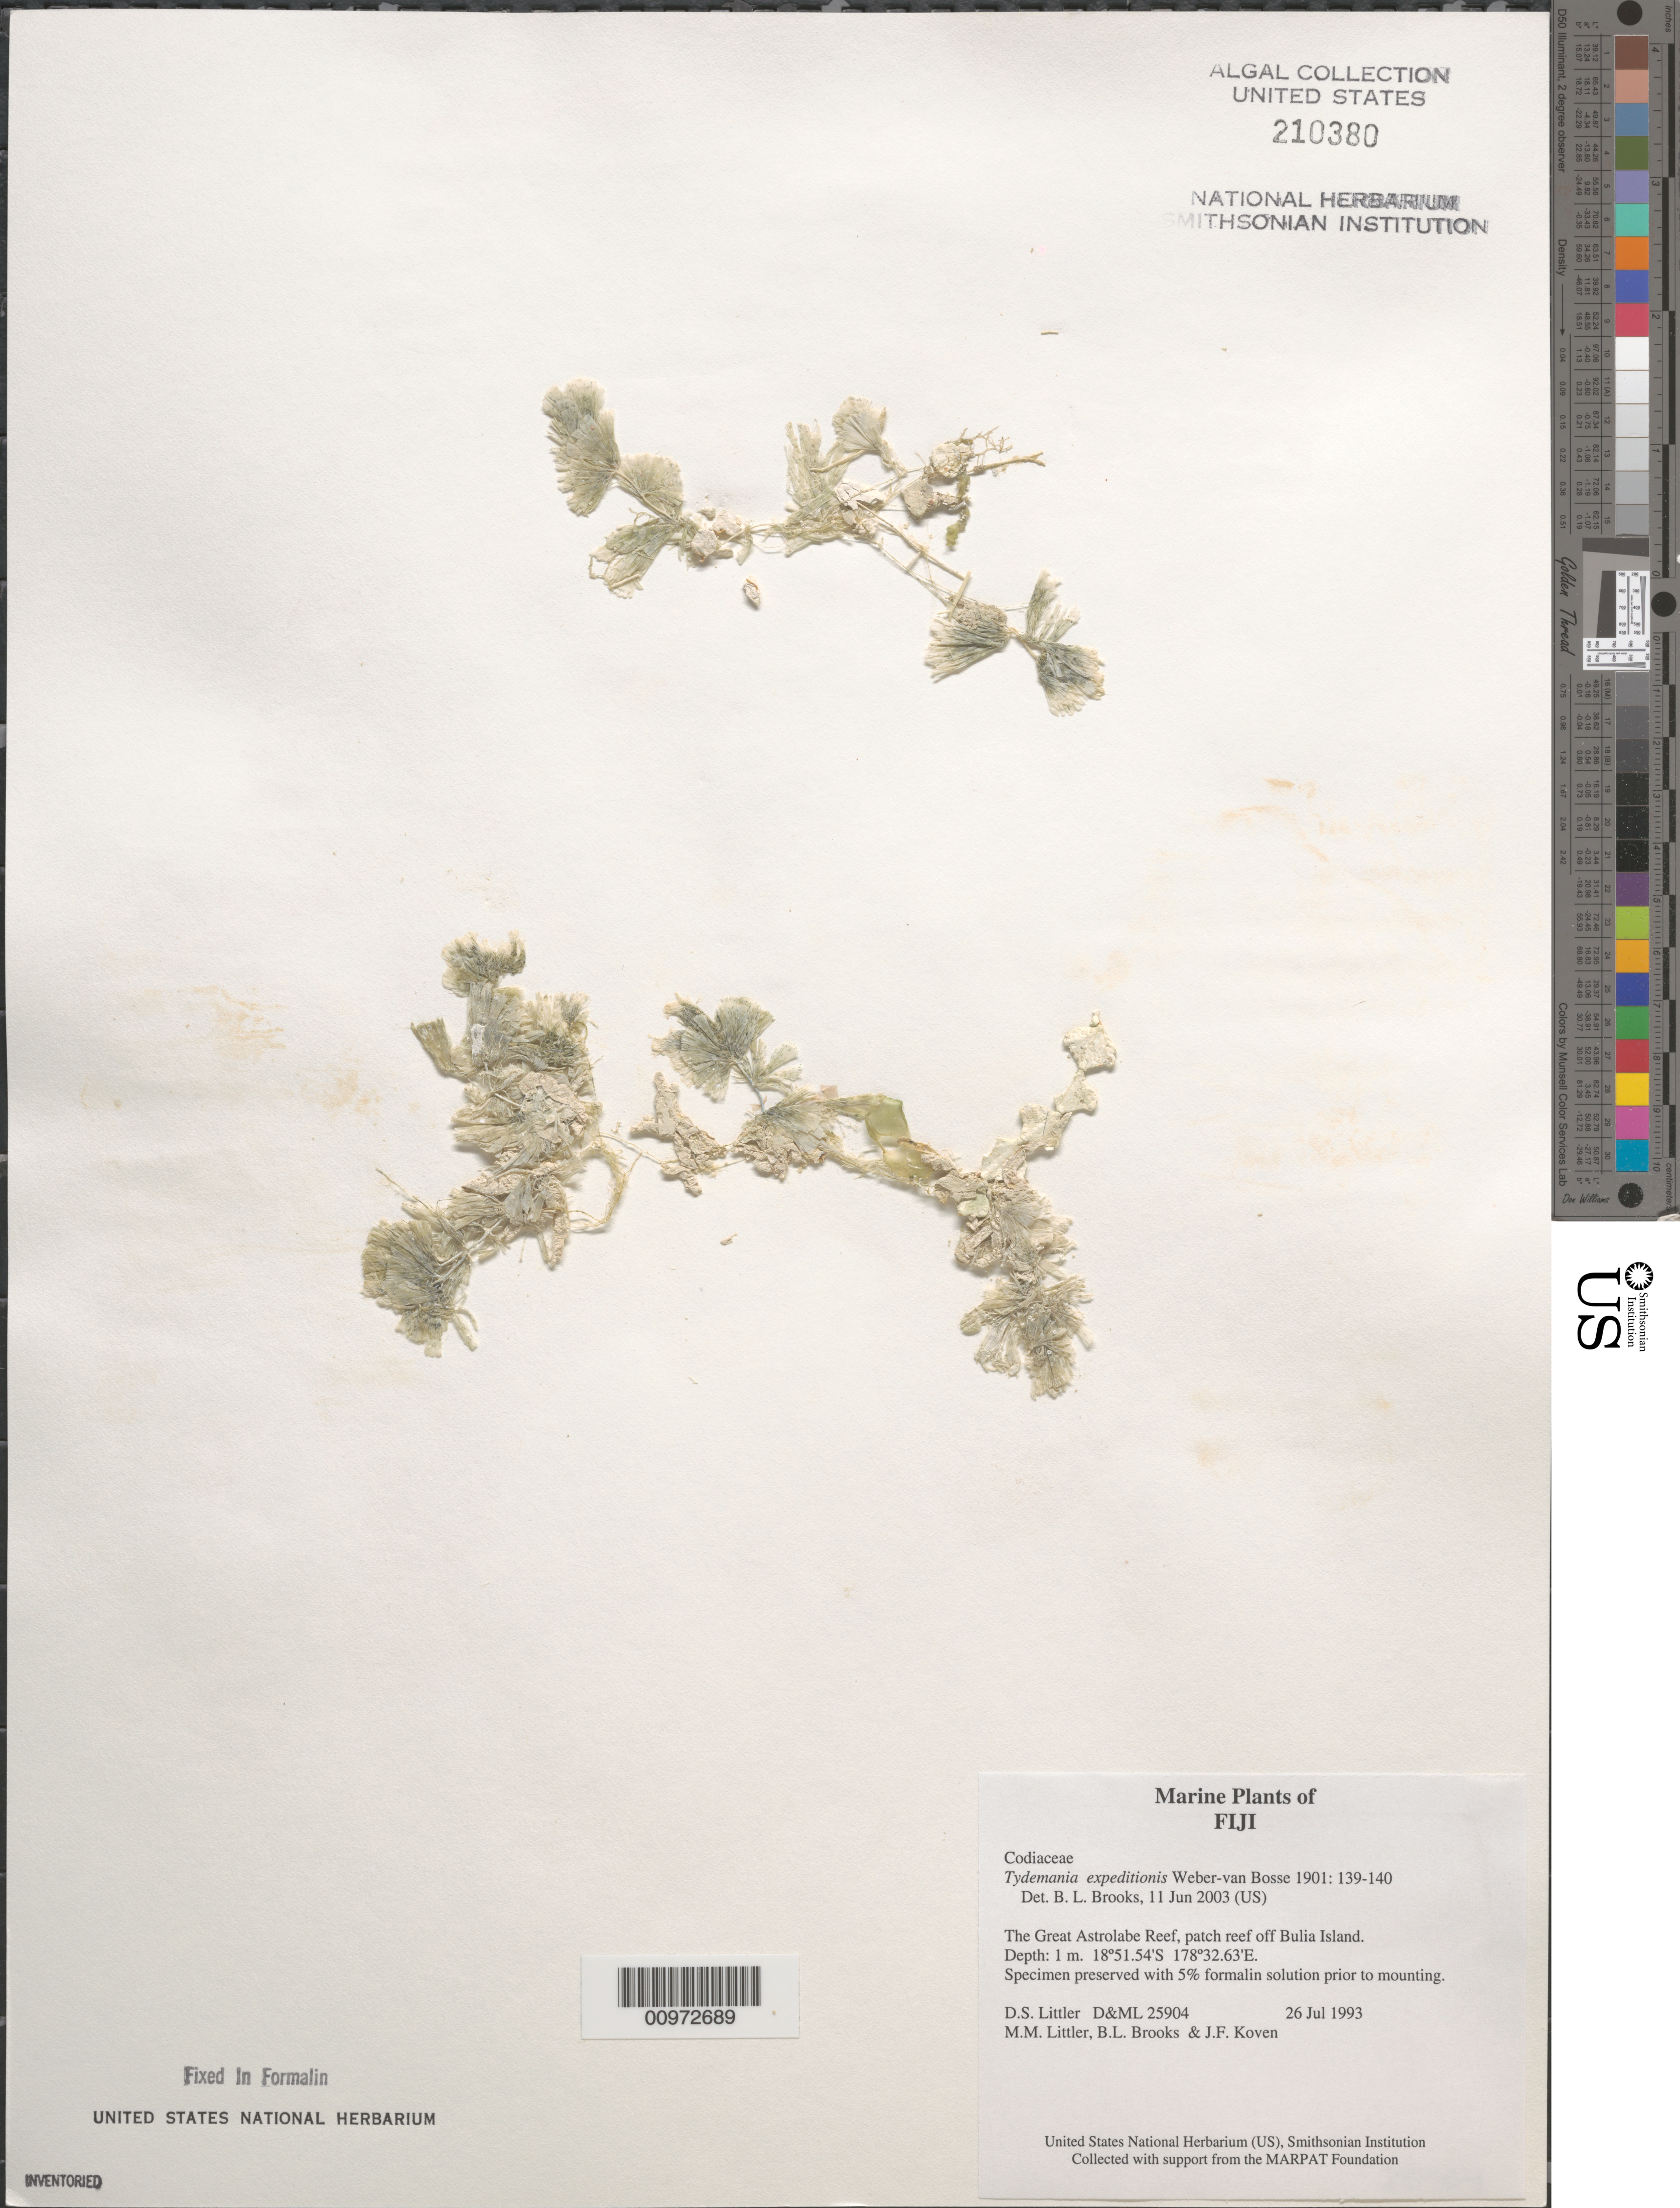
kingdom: Plantae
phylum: Chlorophyta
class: Ulvophyceae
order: Bryopsidales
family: Udoteaceae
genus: Tydemania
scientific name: Tydemania expeditionis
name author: Weber Bosse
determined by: Brooks, B. L., (BOT), Smithsonian Institution - National Museum of Natural History (UNITED STATES)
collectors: D. S. Littler, M. M. Littler, B. Brooks & J. Koven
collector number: D&ML 25904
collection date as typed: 26 Jul 1993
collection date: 1993-07-26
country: Fiji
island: Bulia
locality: Great Astrolabe Reef, patch reef off Bulia Island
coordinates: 18 51.54'S, 178 32.63'E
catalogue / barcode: US 210380